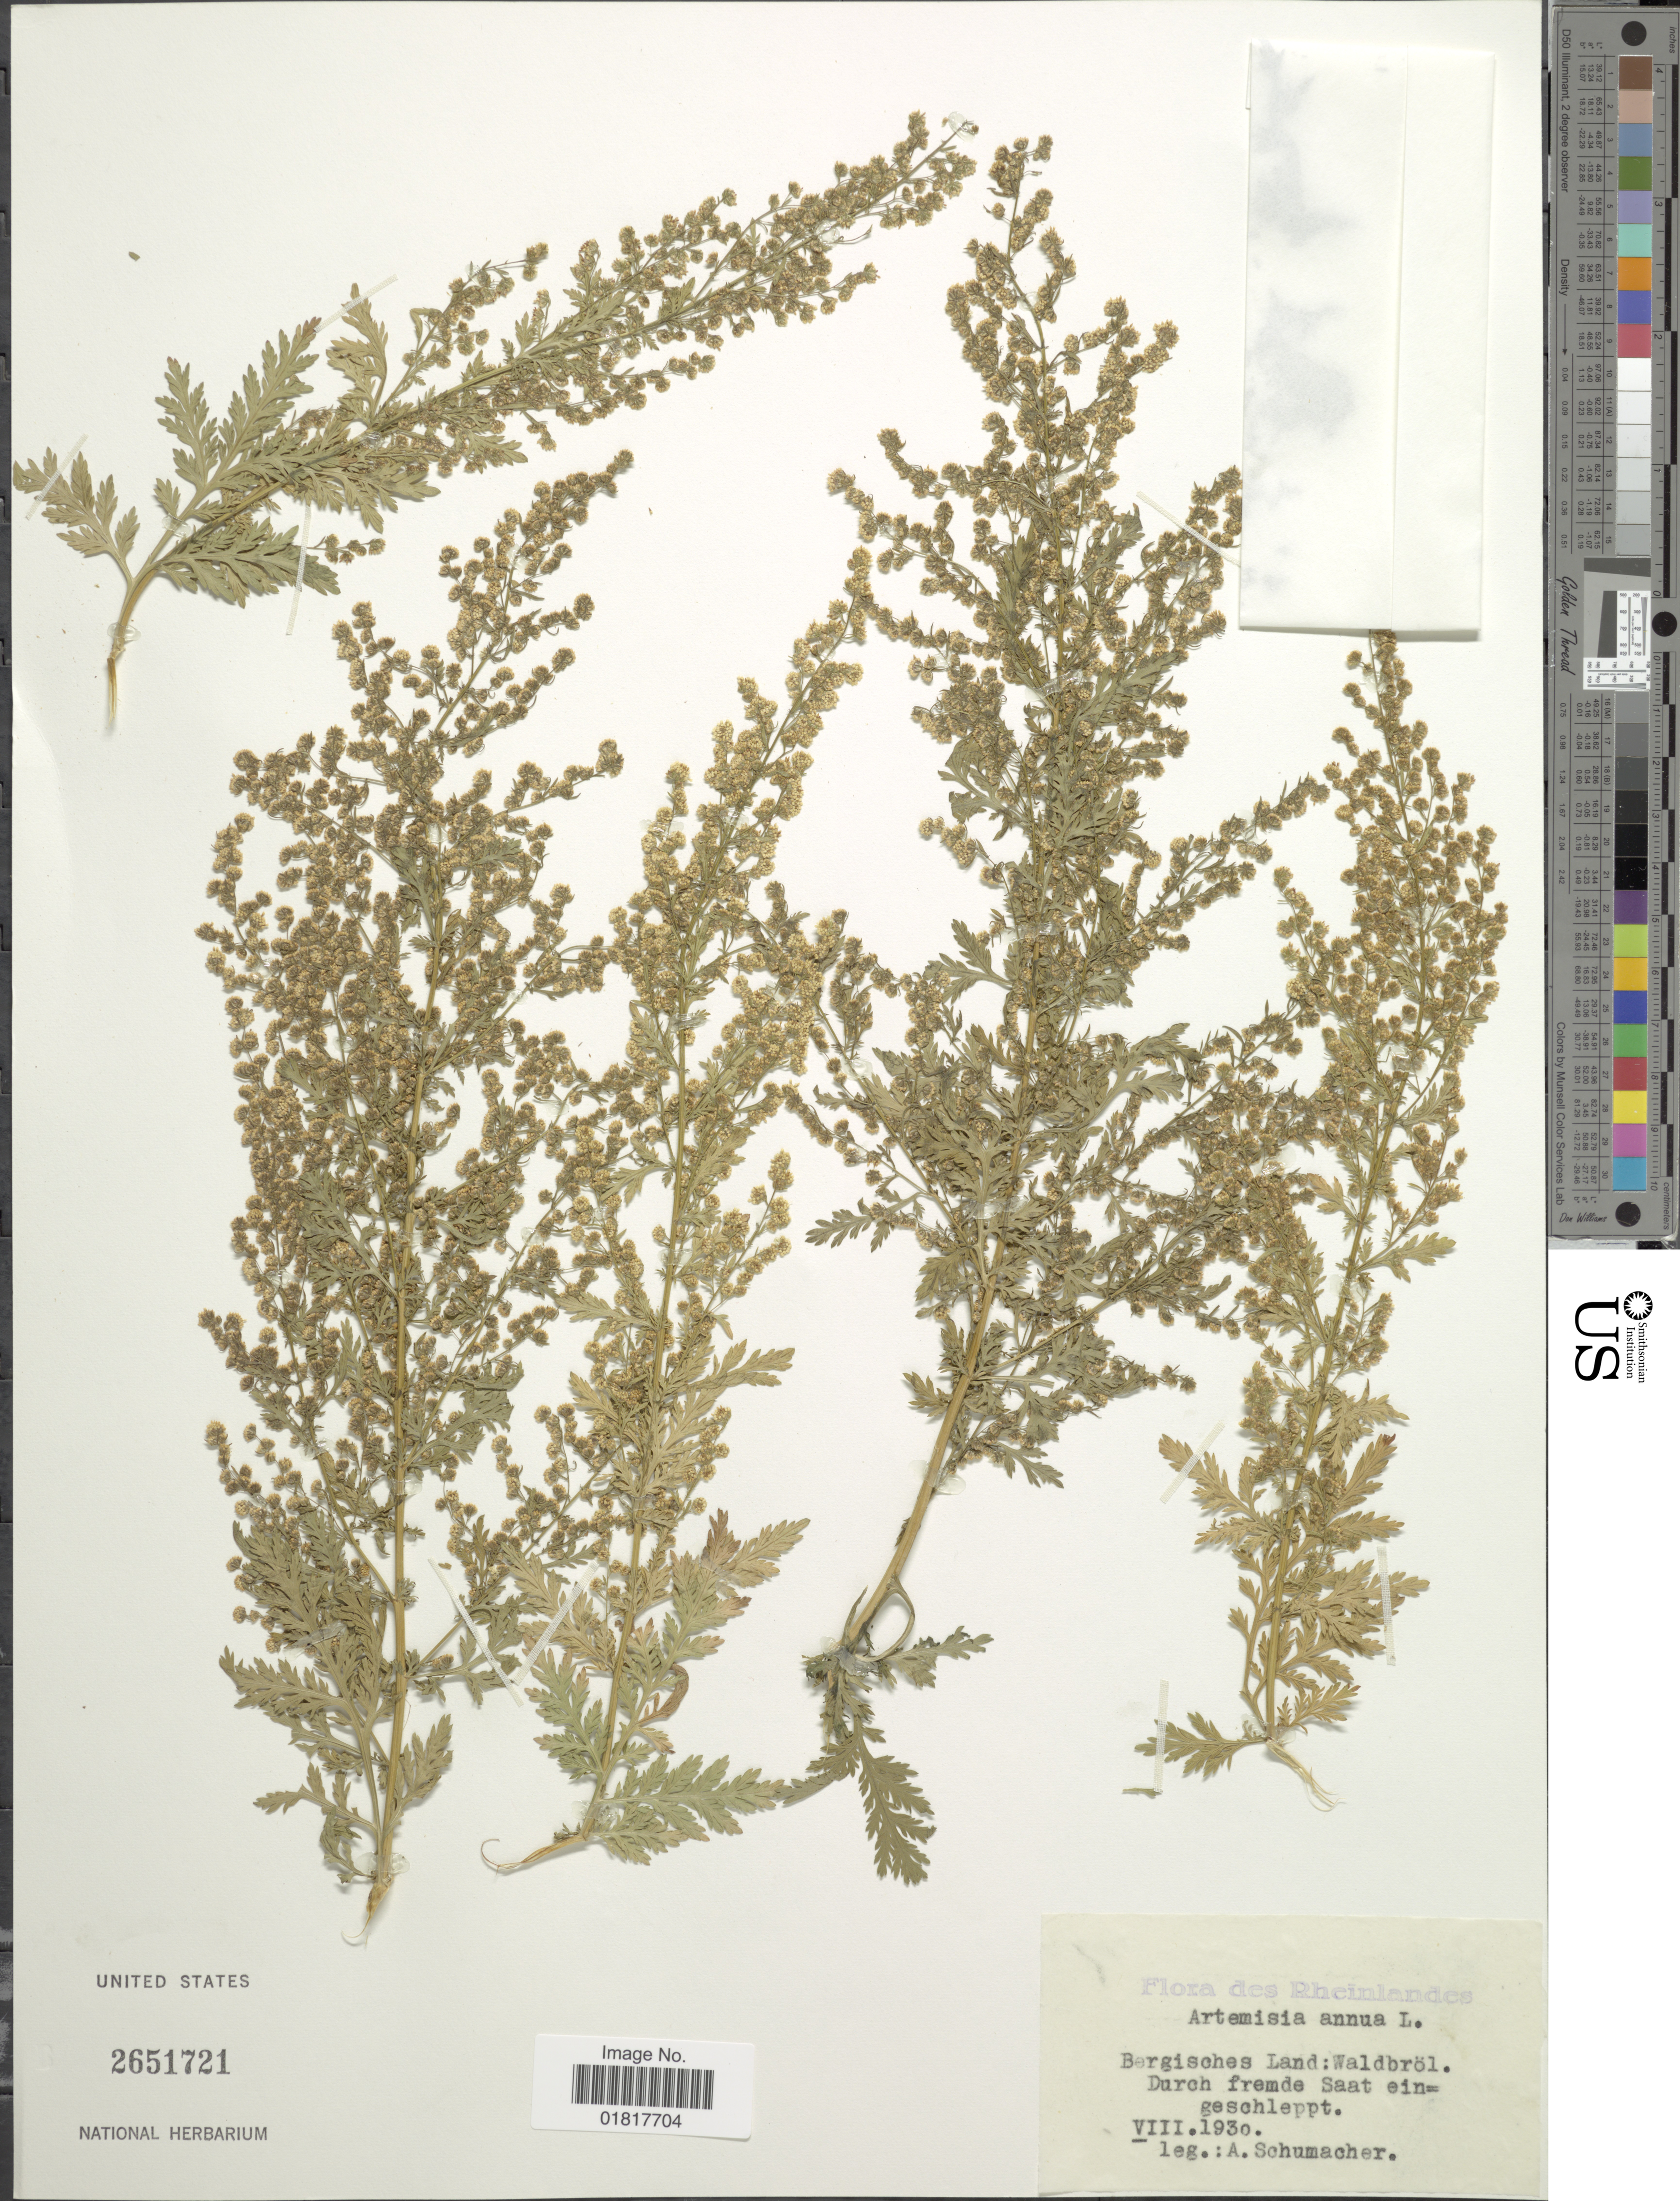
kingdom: Plantae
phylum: Tracheophyta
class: Magnoliopsida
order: Asterales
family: Asteraceae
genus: Artemisia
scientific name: Artemisia annua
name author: L.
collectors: A. Schumacher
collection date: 1930-08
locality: Rheinlandes, Bergisches Land: Waldbröl. Durch fremde Saat eingeschleppt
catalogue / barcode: US 2651721